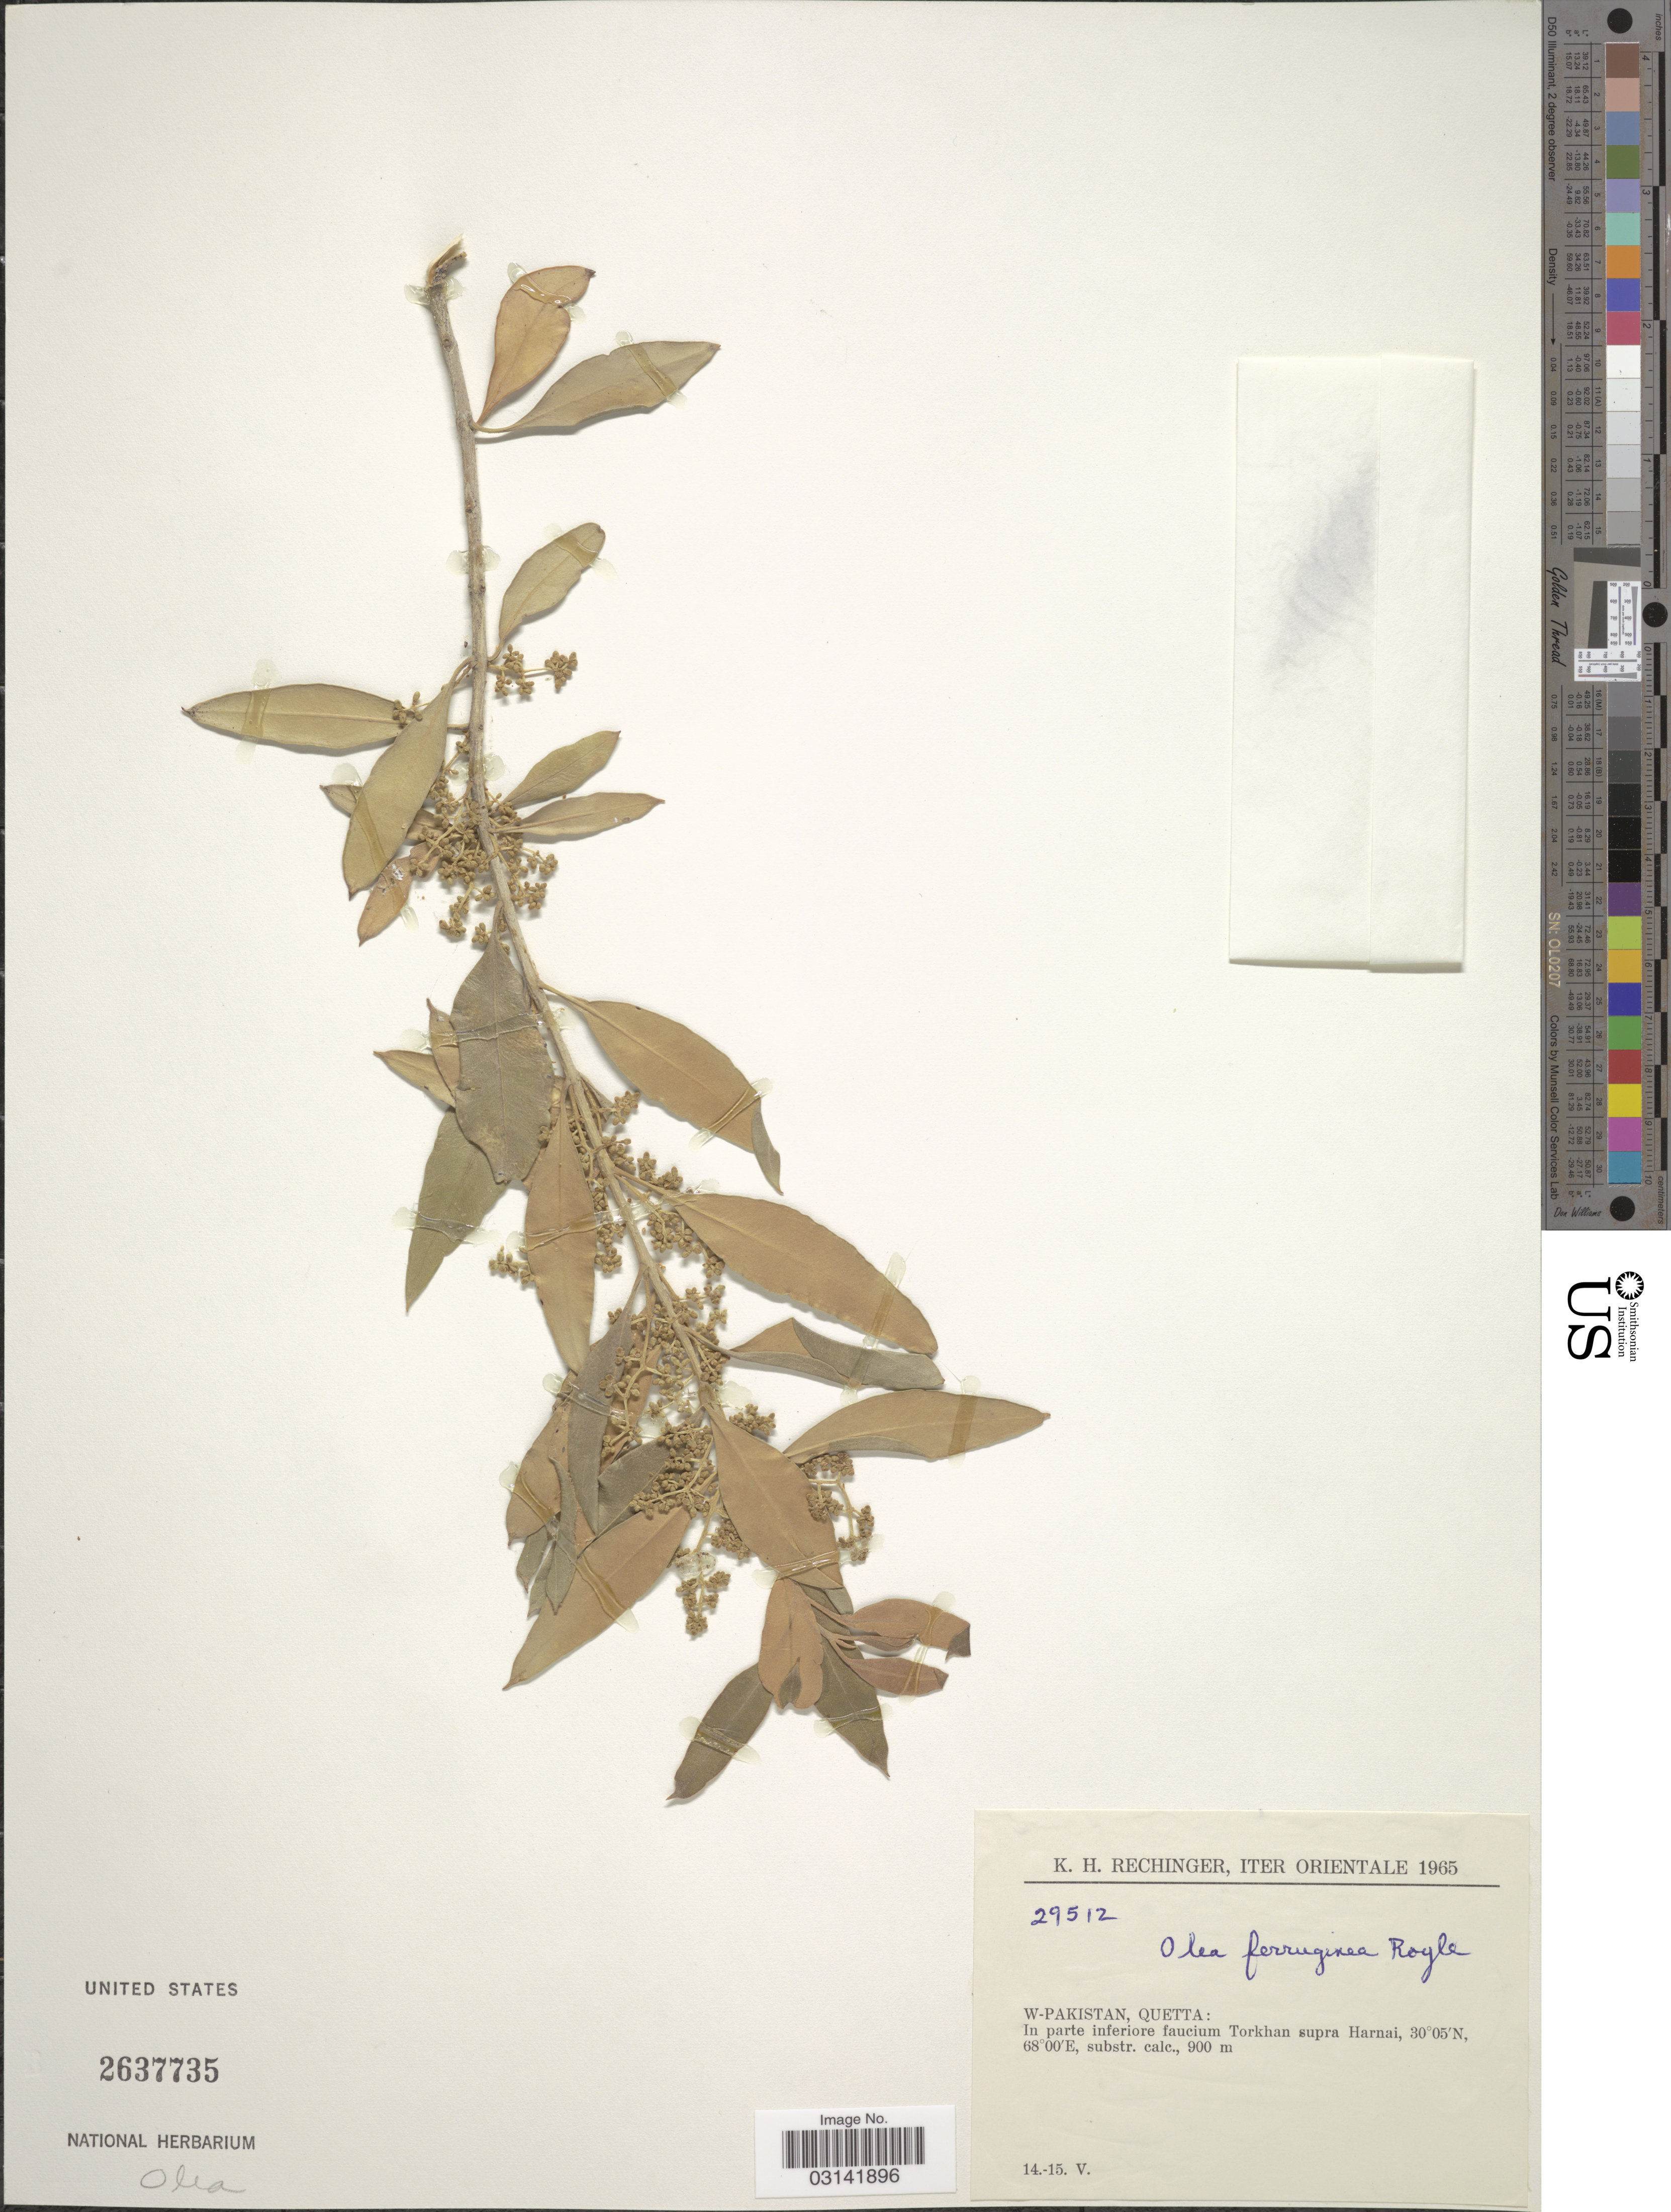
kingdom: Plantae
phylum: Tracheophyta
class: Magnoliopsida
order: Lamiales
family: Oleaceae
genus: Olea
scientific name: Olea ferruginea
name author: Royle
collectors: K. H. Rechinger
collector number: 29512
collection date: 1965-05-14/1965-05-15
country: Pakistan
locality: W-Pakistan, Quetta: In parte inferiore faucium Torkhan supra Harnai.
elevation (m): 900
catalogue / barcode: US 2637735